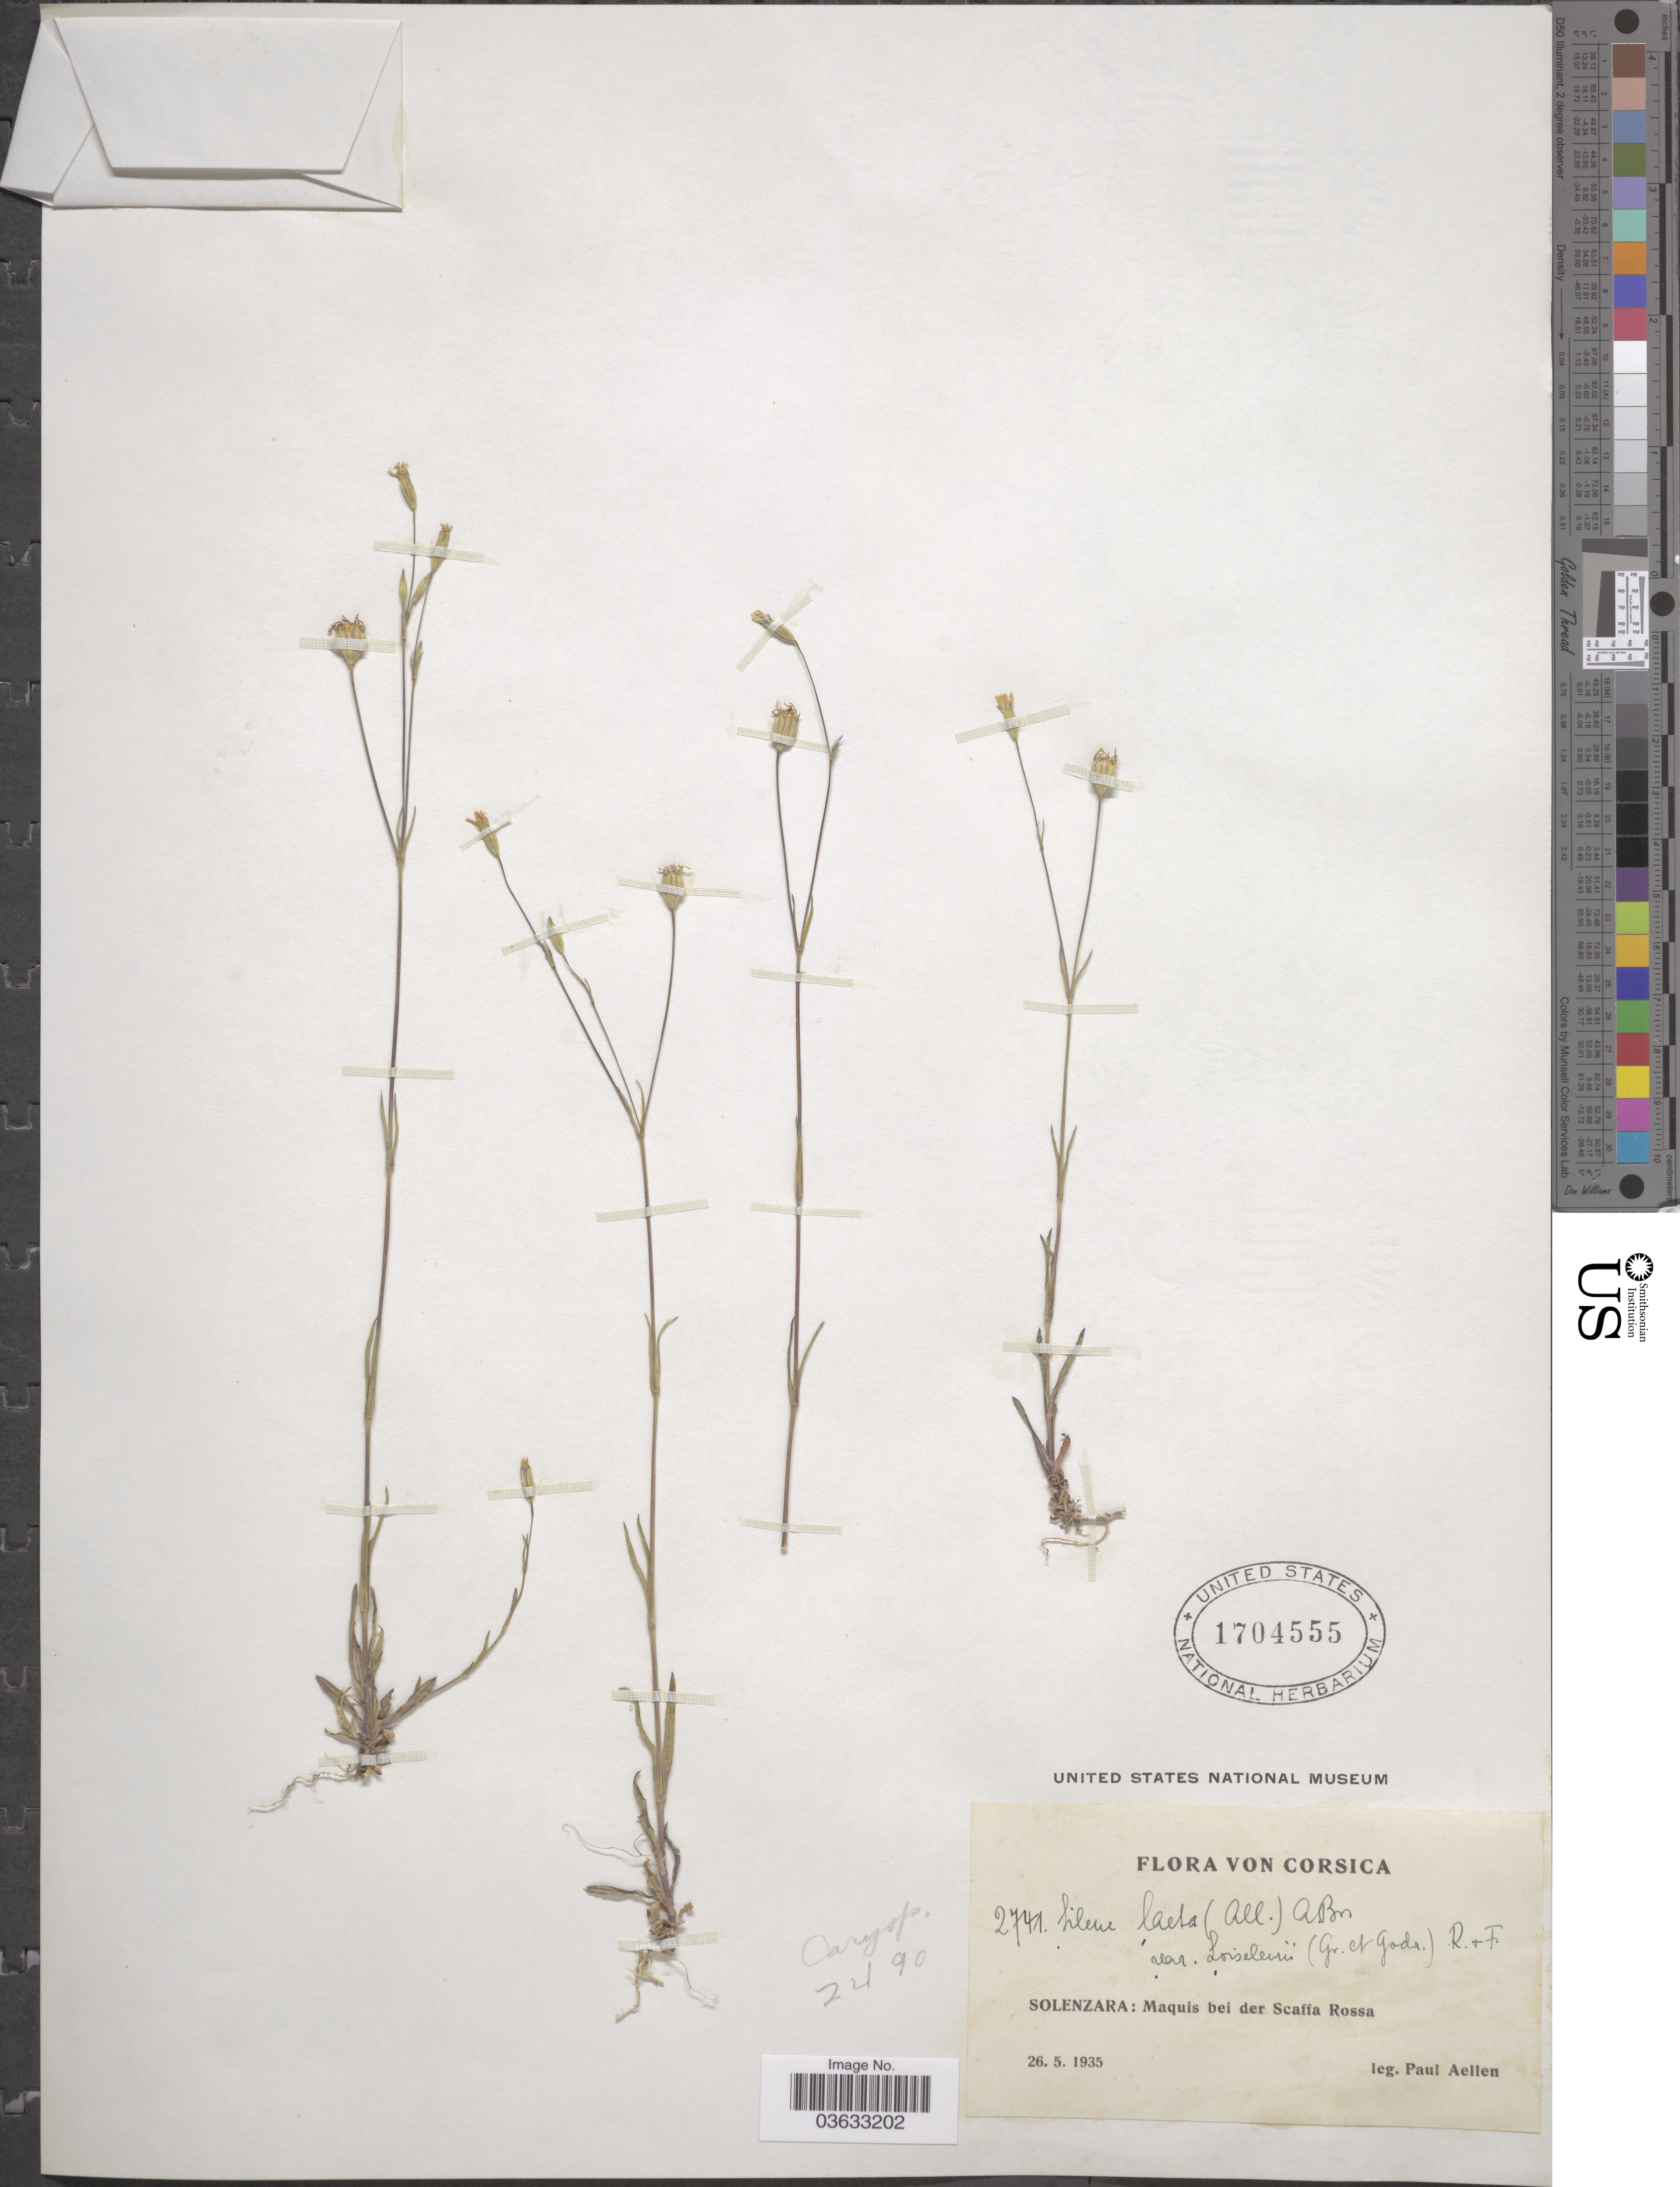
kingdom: Plantae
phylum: Tracheophyta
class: Magnoliopsida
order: Caryophyllales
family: Caryophyllaceae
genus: Eudianthe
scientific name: Eudianthe laeta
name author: (Aiton) Rchb. ex Willk.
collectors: P. Aellen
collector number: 2741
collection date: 1935-05-26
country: France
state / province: Corsica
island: Corse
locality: Solenzara: Maquis bei der Scaffa Rossa.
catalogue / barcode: US 1704555